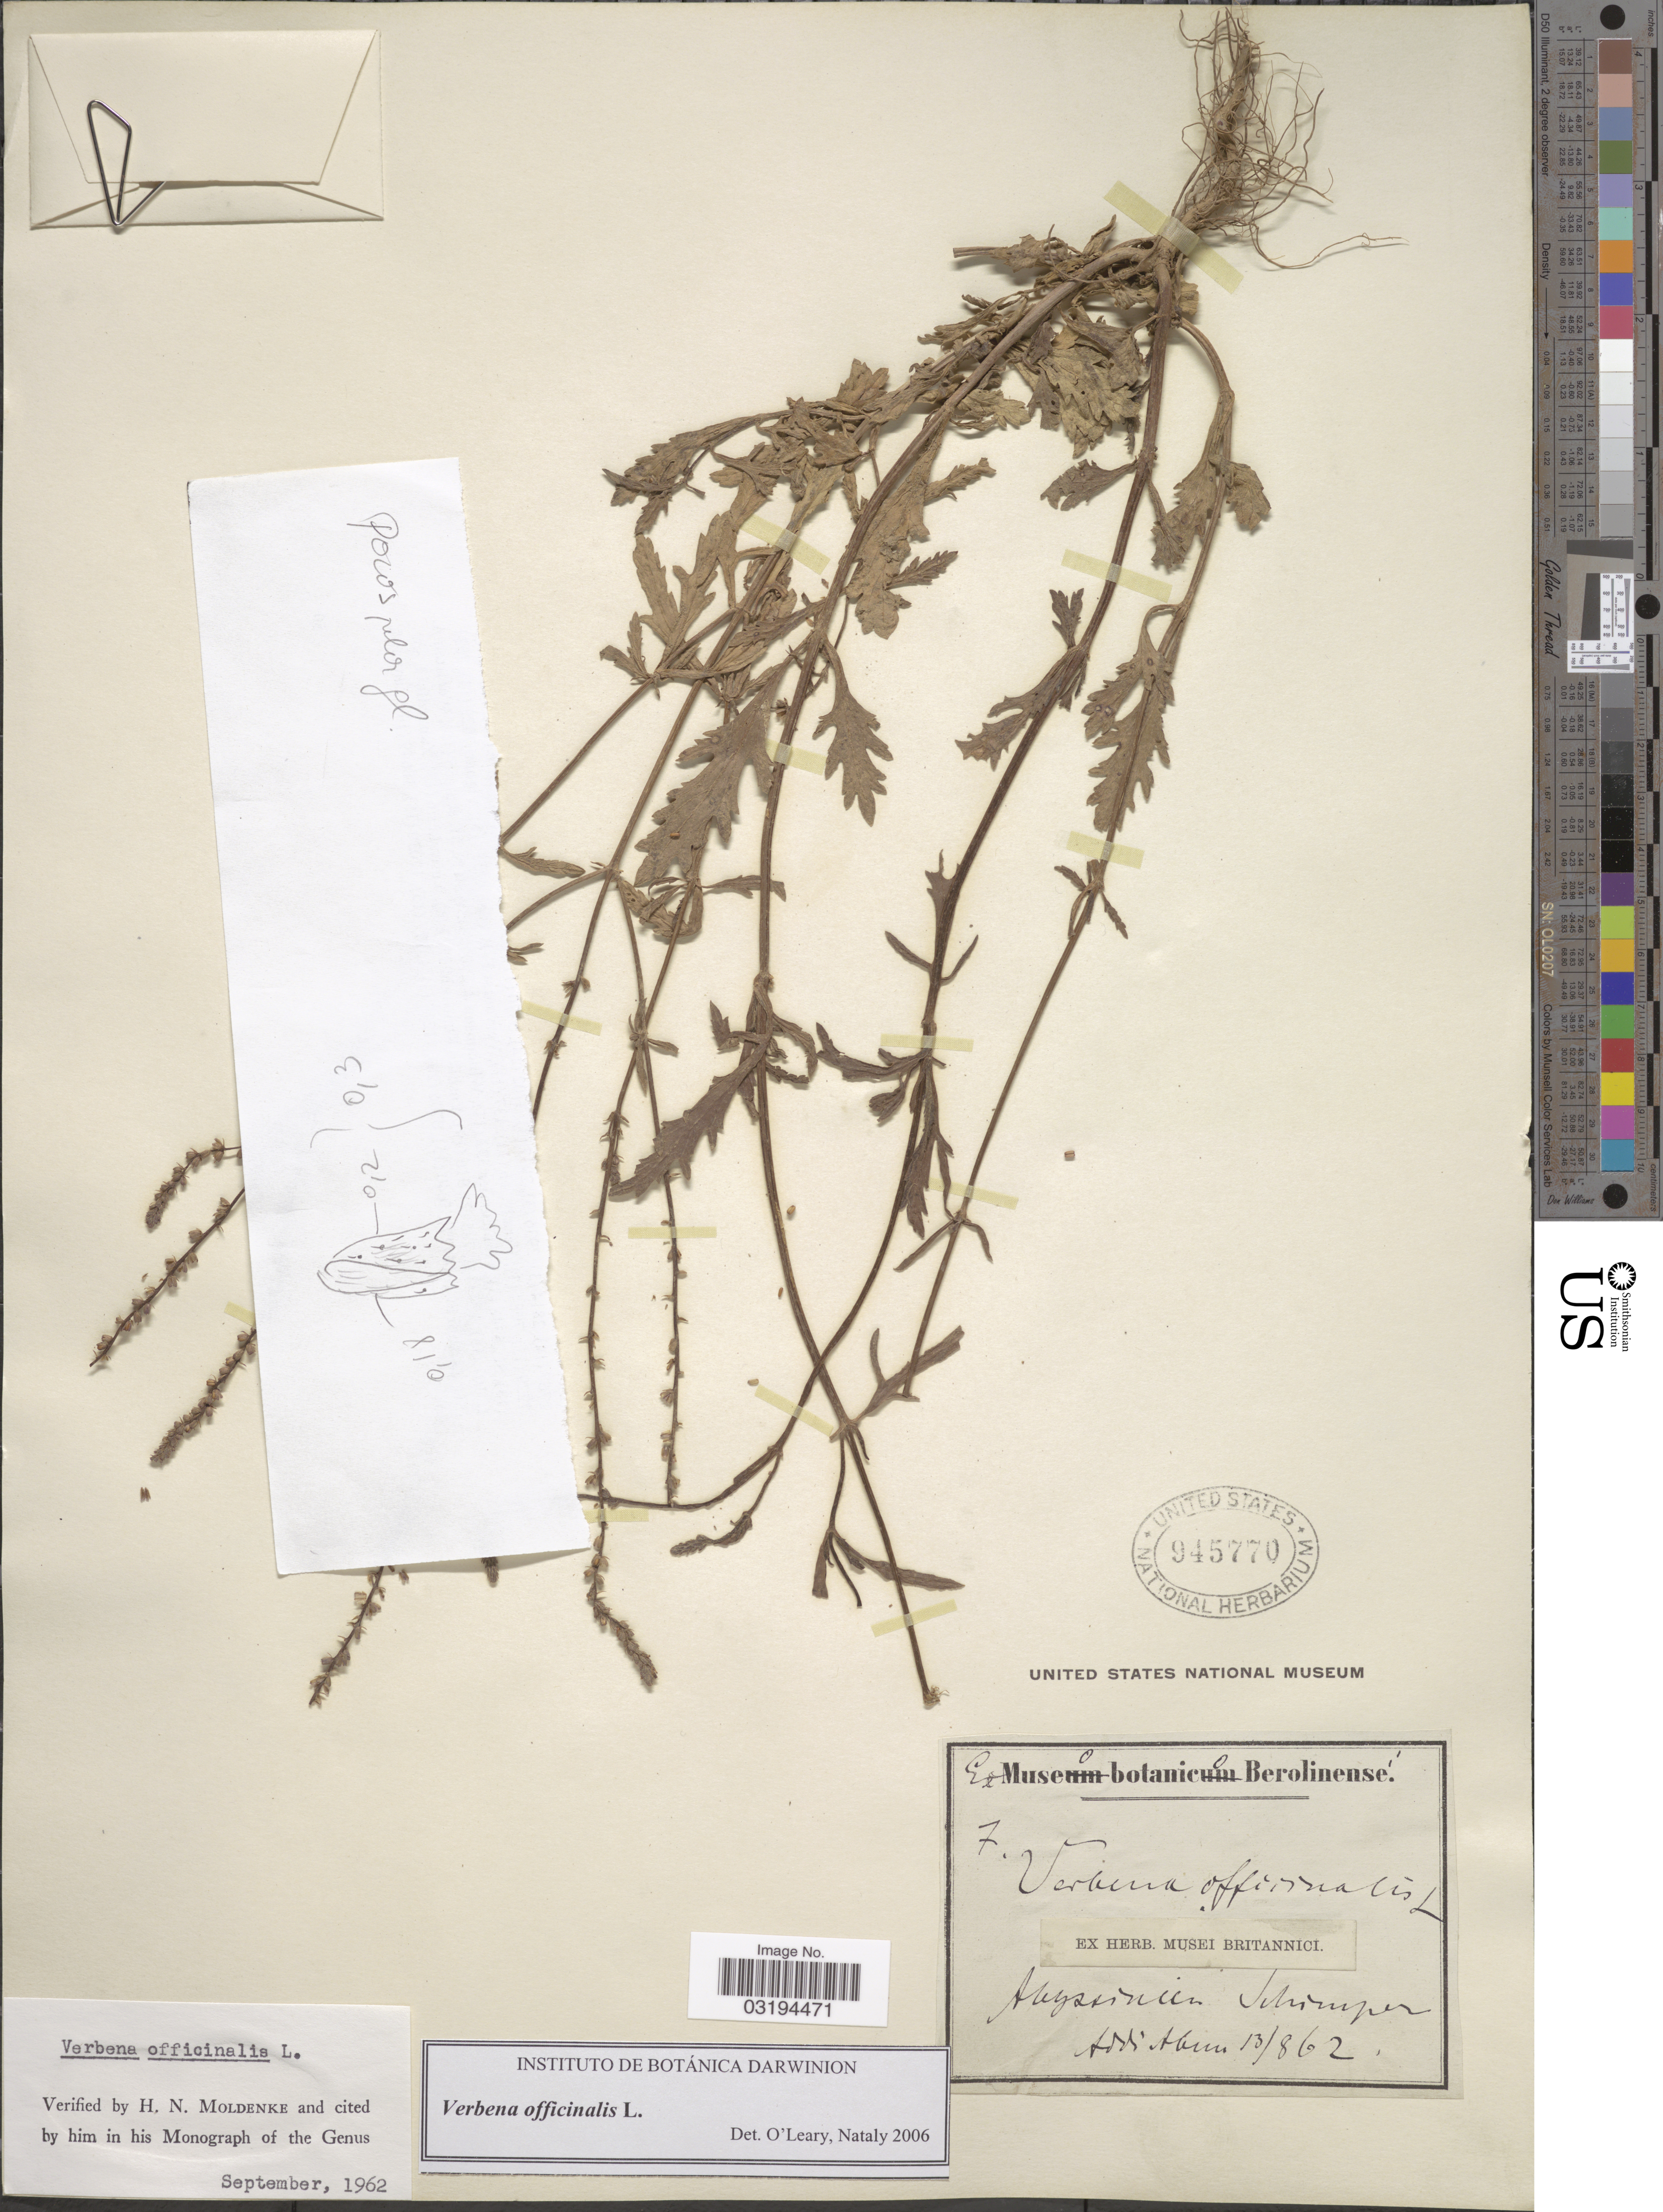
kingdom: Plantae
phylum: Tracheophyta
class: Magnoliopsida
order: Lamiales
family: Verbenaceae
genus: Verbena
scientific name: Verbena officinalis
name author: L.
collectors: -. Schimper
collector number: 7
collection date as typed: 13/862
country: Ethiopia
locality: Abyssienien, Addi Abun.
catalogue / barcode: US 945770